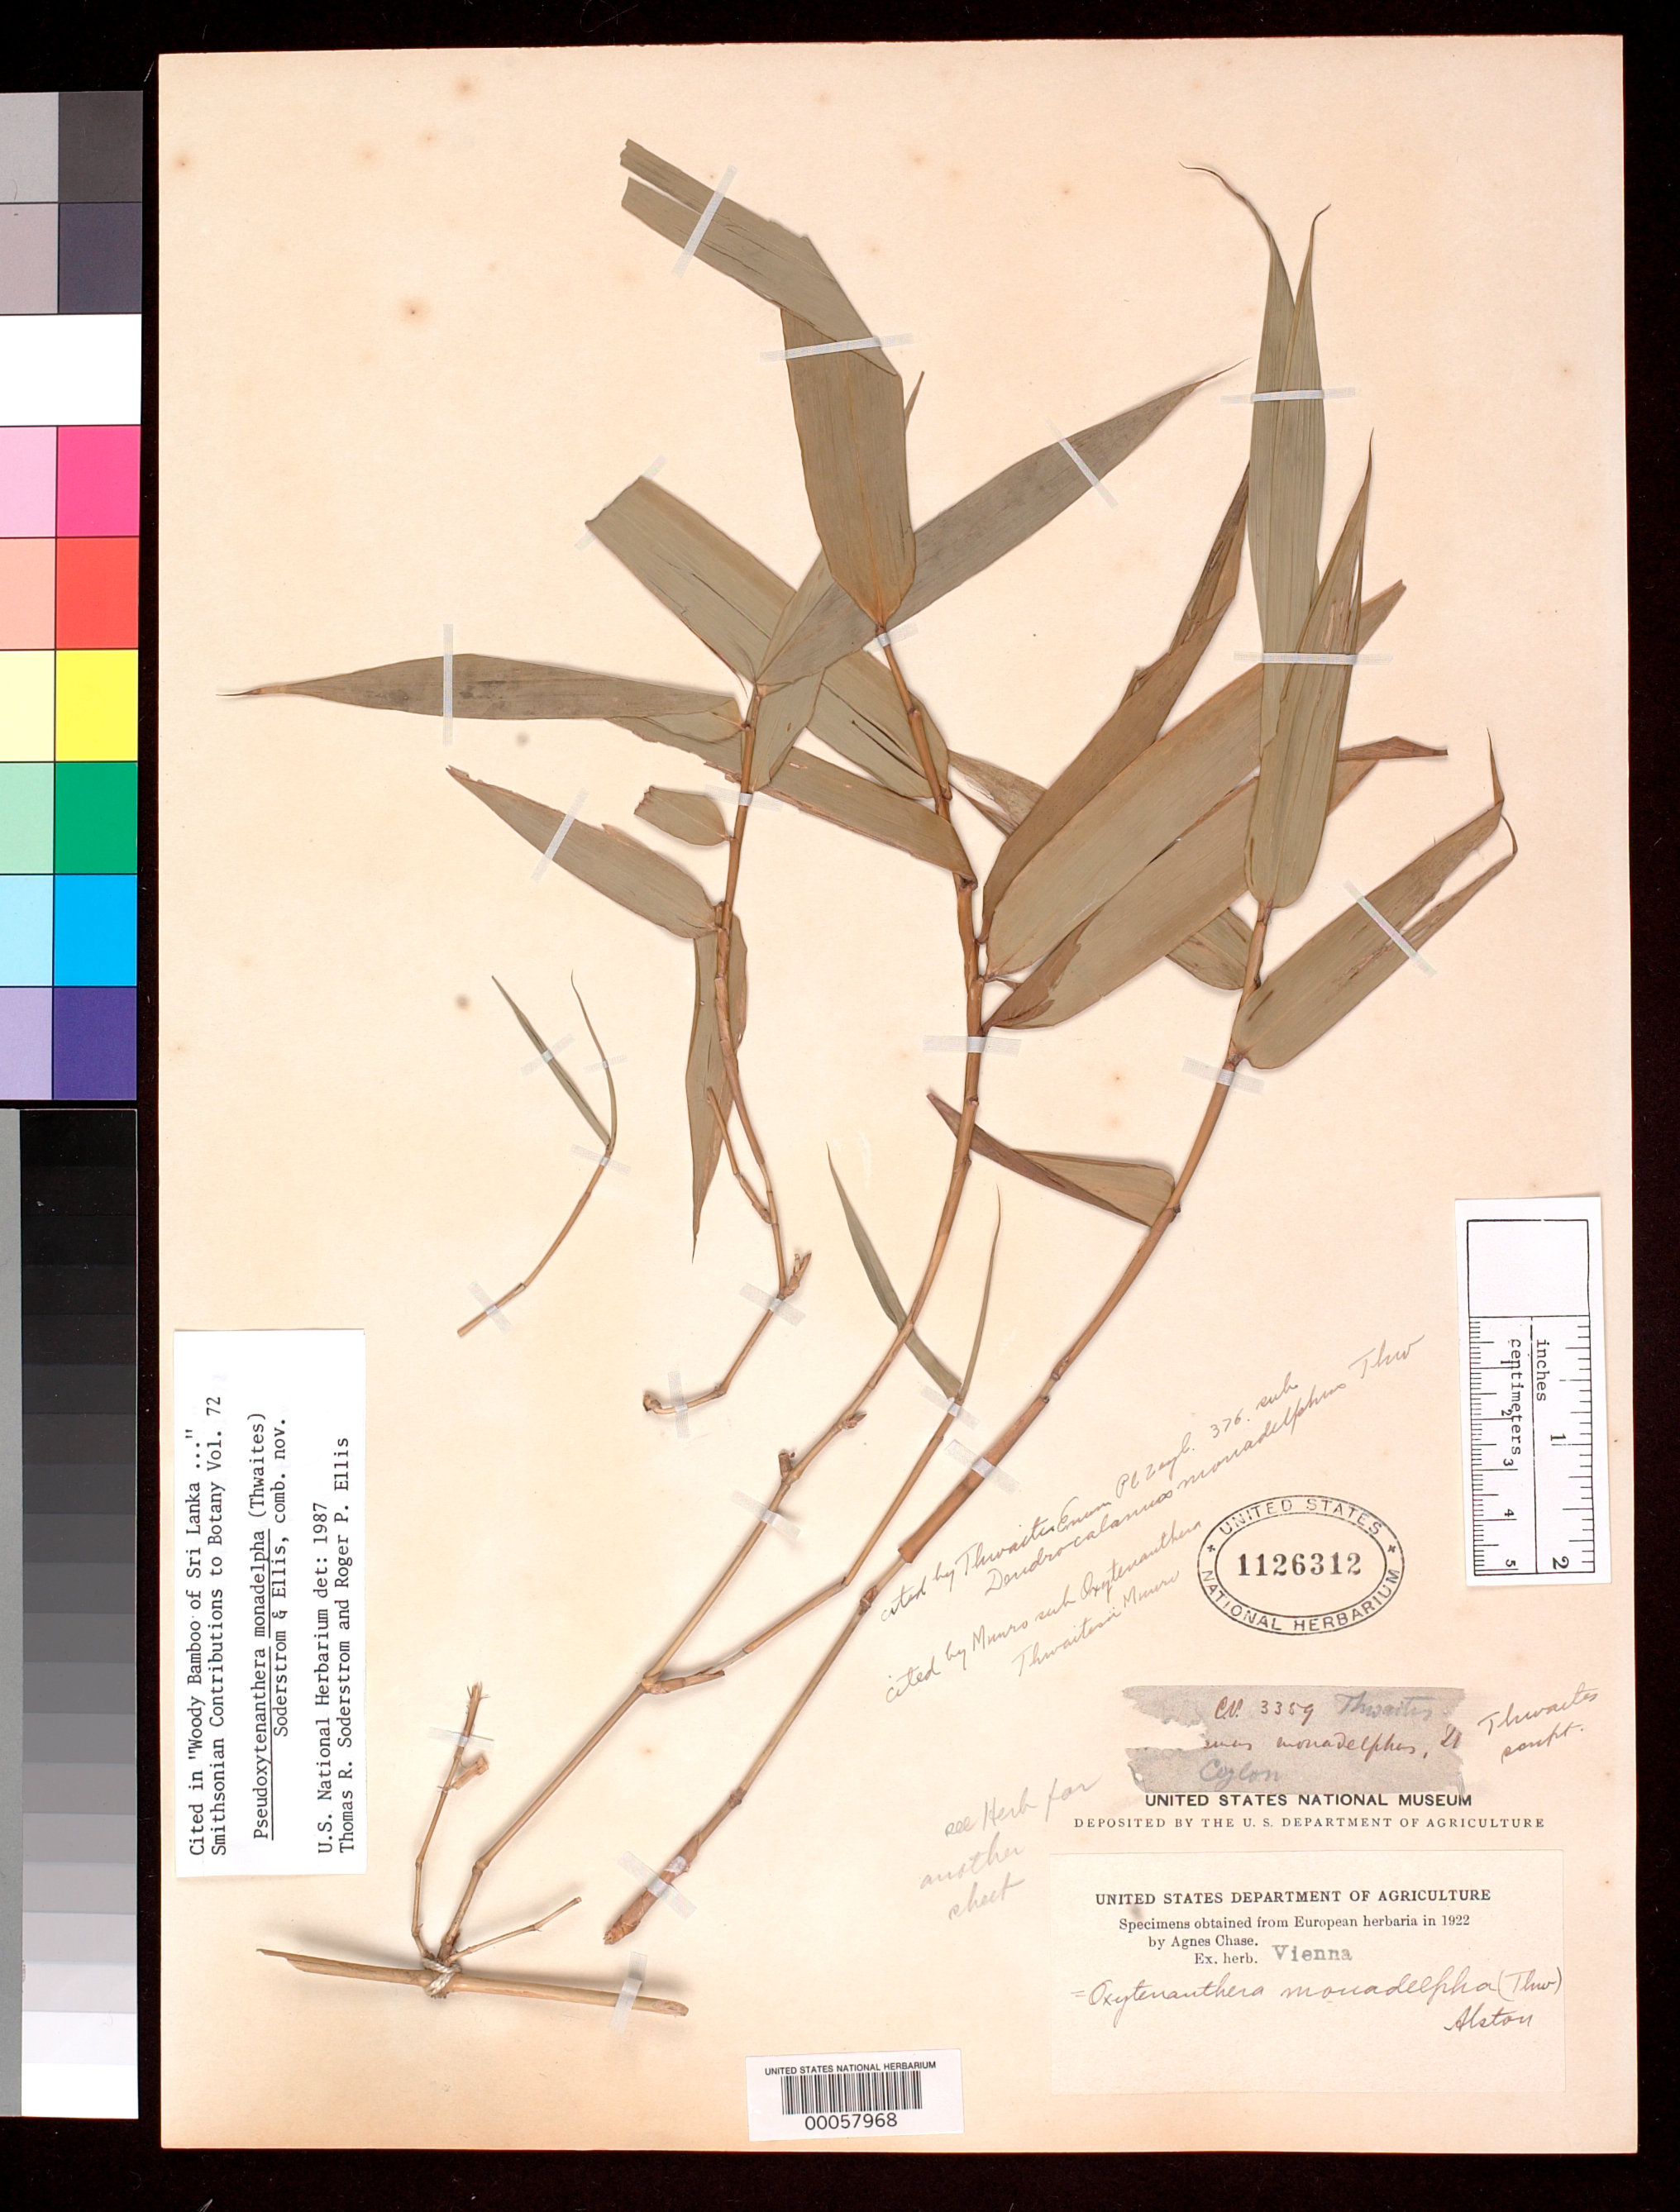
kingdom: Plantae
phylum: Tracheophyta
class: Liliopsida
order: Poales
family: Poaceae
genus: Dendrocalamus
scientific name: Dendrocalamus monadelphus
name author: Thwaites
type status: Isotype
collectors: G. H. K. Thwaites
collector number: C.P. 3359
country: Sri Lanka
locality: "Ceylon"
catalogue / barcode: US 1126312